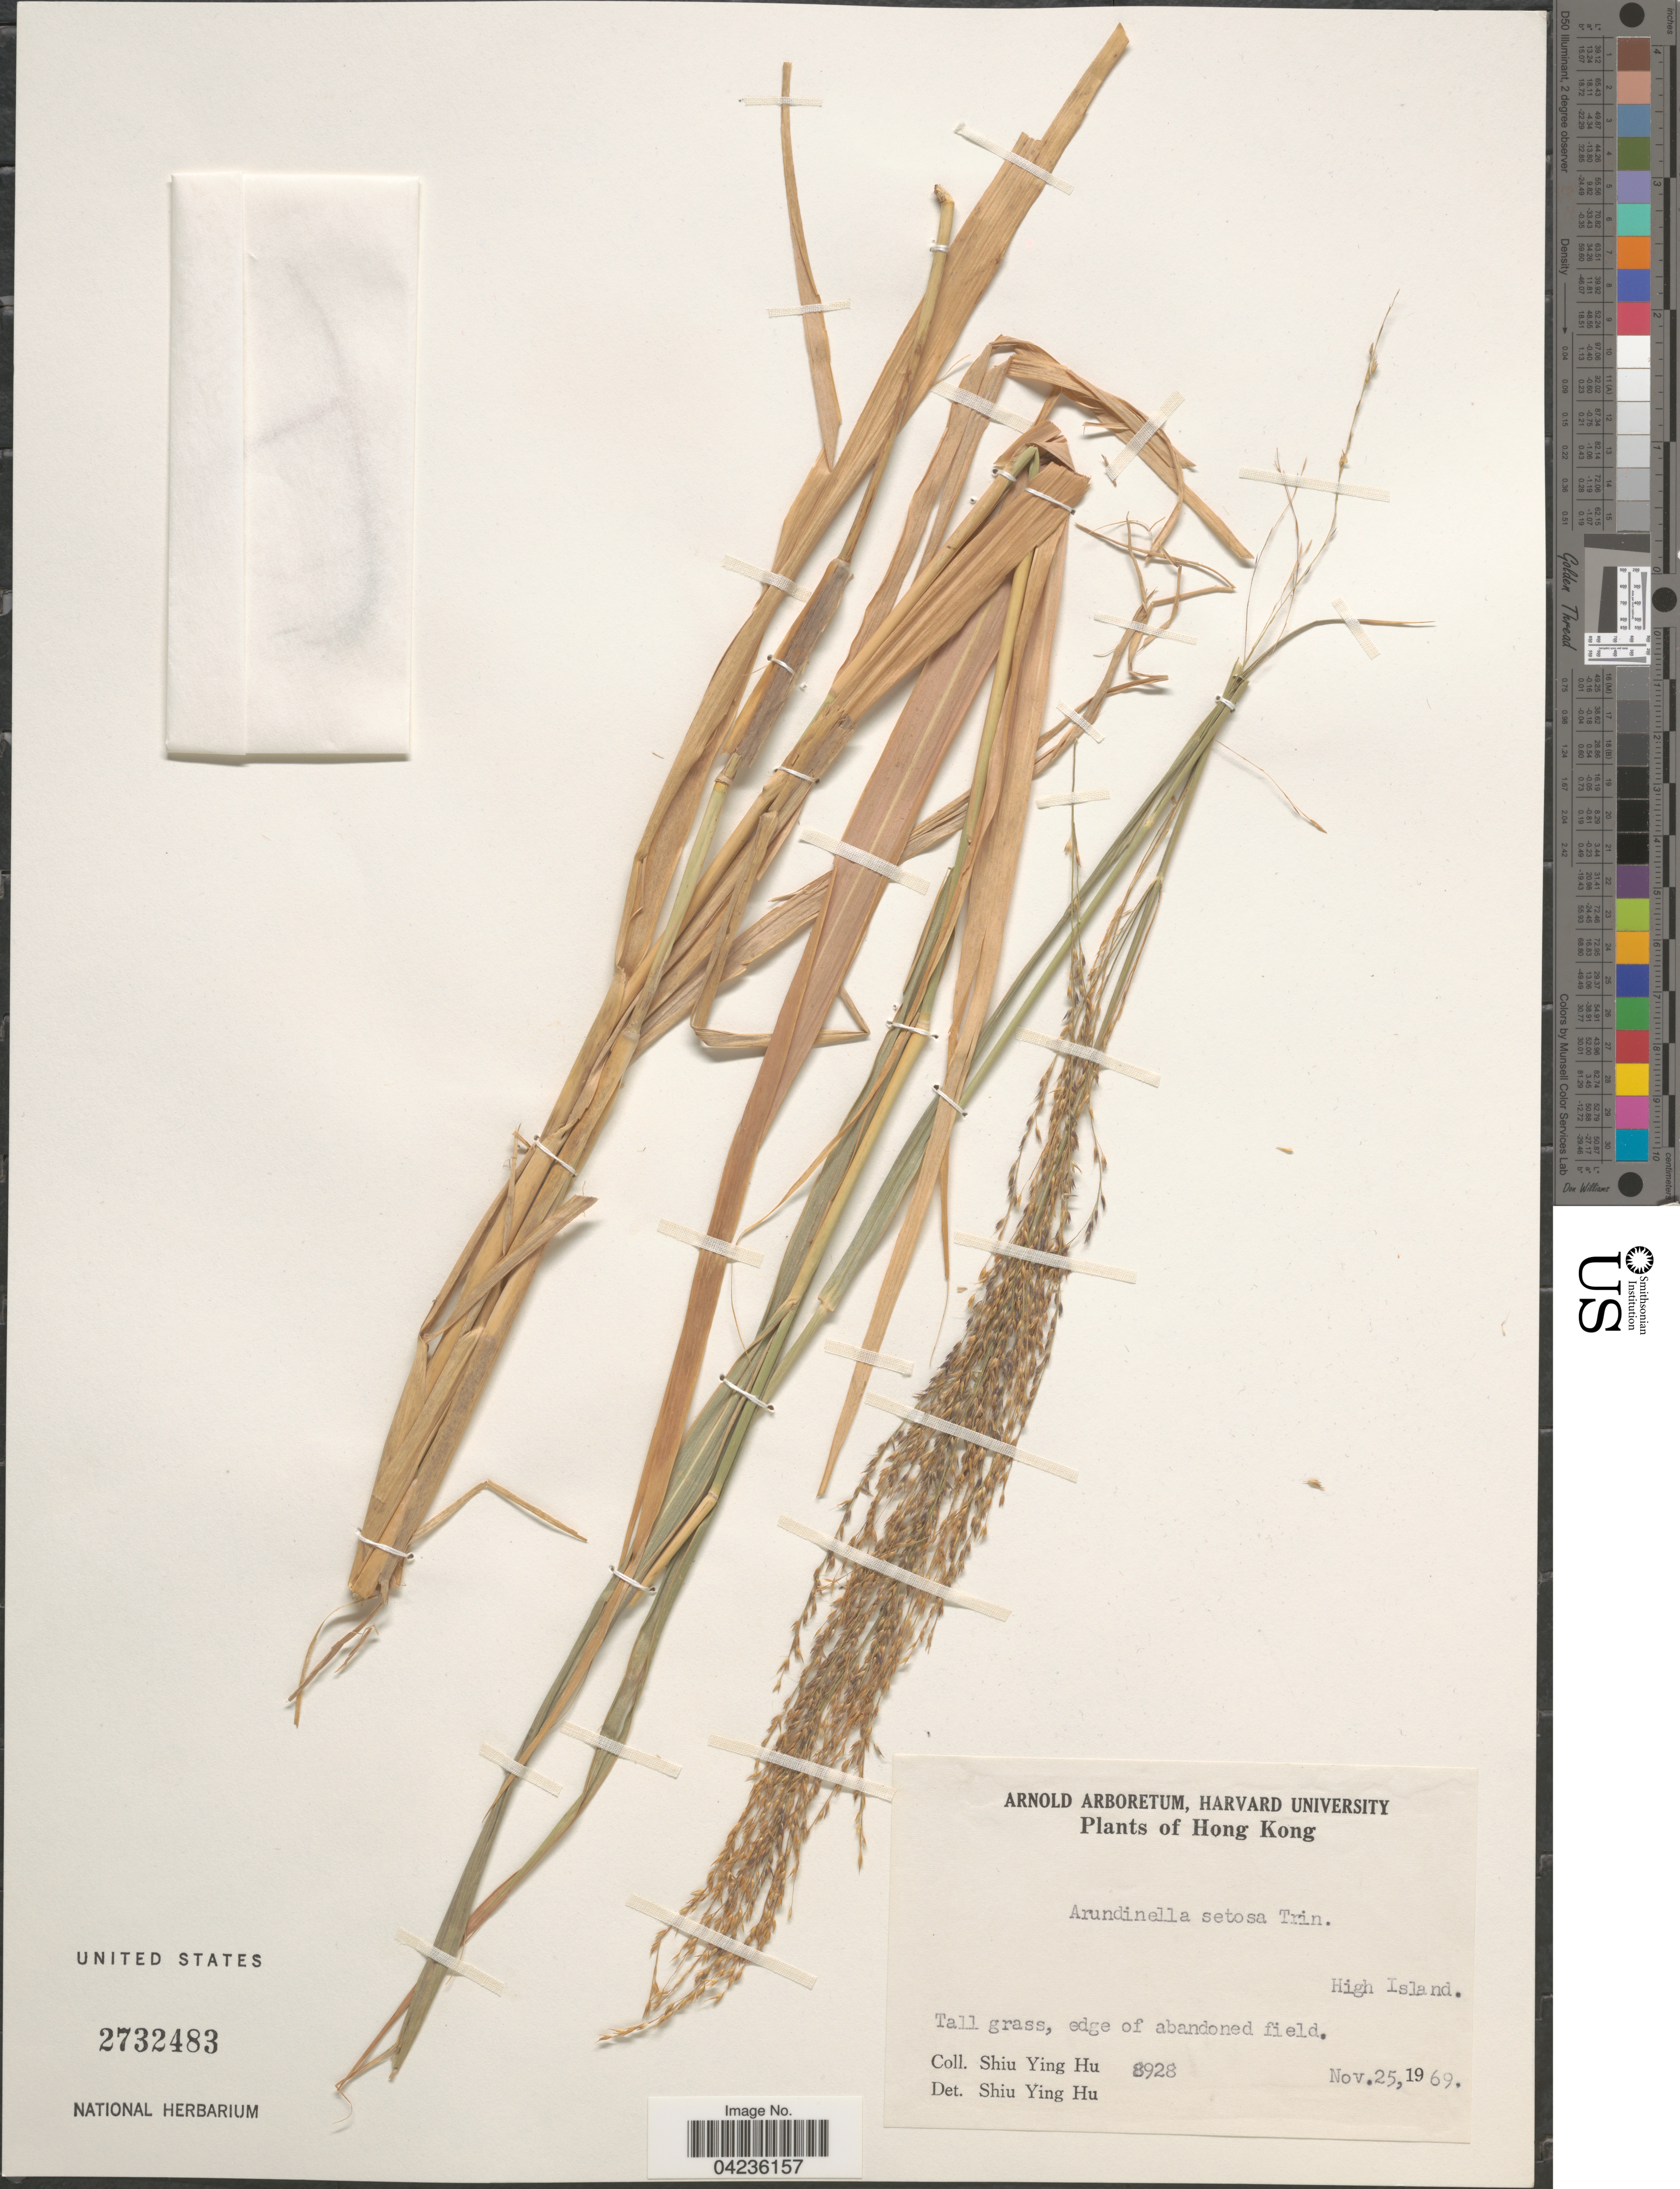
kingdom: Plantae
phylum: Tracheophyta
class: Liliopsida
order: Poales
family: Poaceae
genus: Arundinella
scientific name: Arundinella setosa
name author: Trin.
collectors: S. Y. Hu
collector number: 8928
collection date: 1969-11-25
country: China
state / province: Hong Kong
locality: High Island.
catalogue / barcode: US 2732483